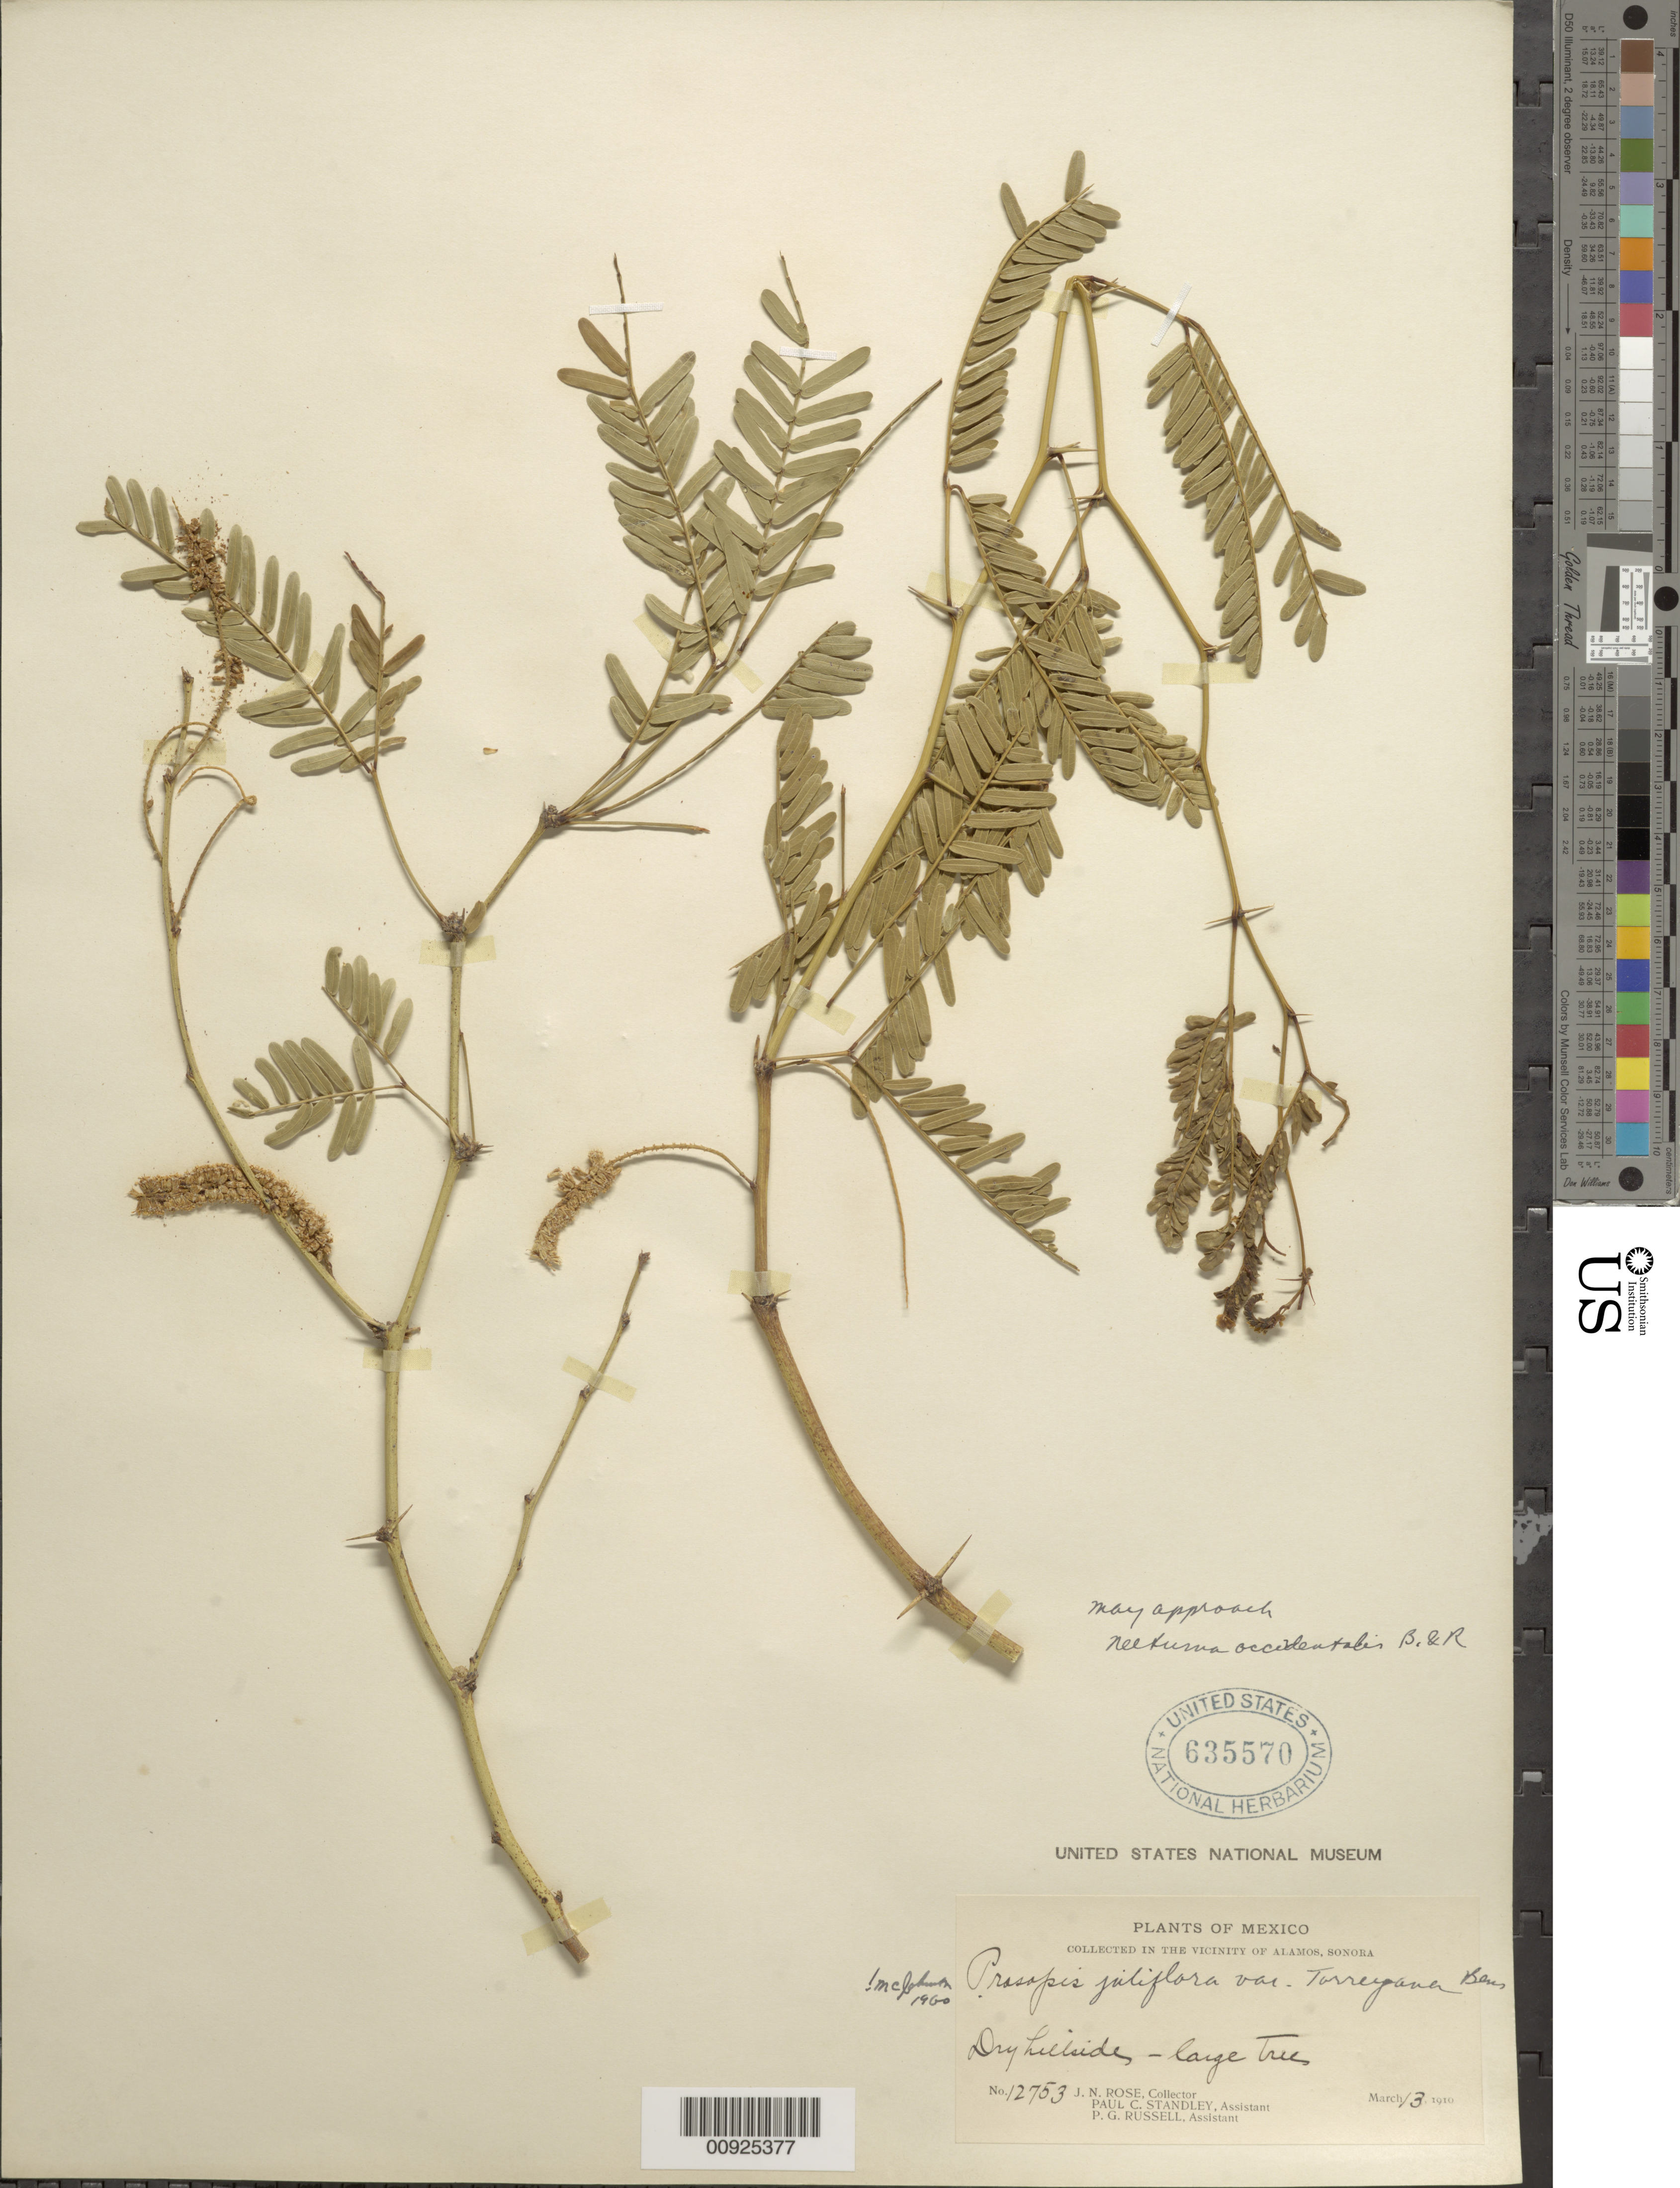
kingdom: Plantae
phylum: Tracheophyta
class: Magnoliopsida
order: Fabales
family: Fabaceae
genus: Neltuma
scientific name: Neltuma odorata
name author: (Torr. & Frém.) C. E. Hughes & G.P. Lewis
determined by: Strong, Mark T., (BOT), Smithsonian Institution - National Museum of Natural History (UNITED STATES)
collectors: J. N. Rose, P. C. Standley & P. G. Russell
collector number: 12753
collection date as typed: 13 Mar 1910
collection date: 1910-03-13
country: Mexico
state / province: Sonora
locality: In the vicinity of Alamos, Sonora.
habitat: Dry hillsides.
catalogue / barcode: US 635570